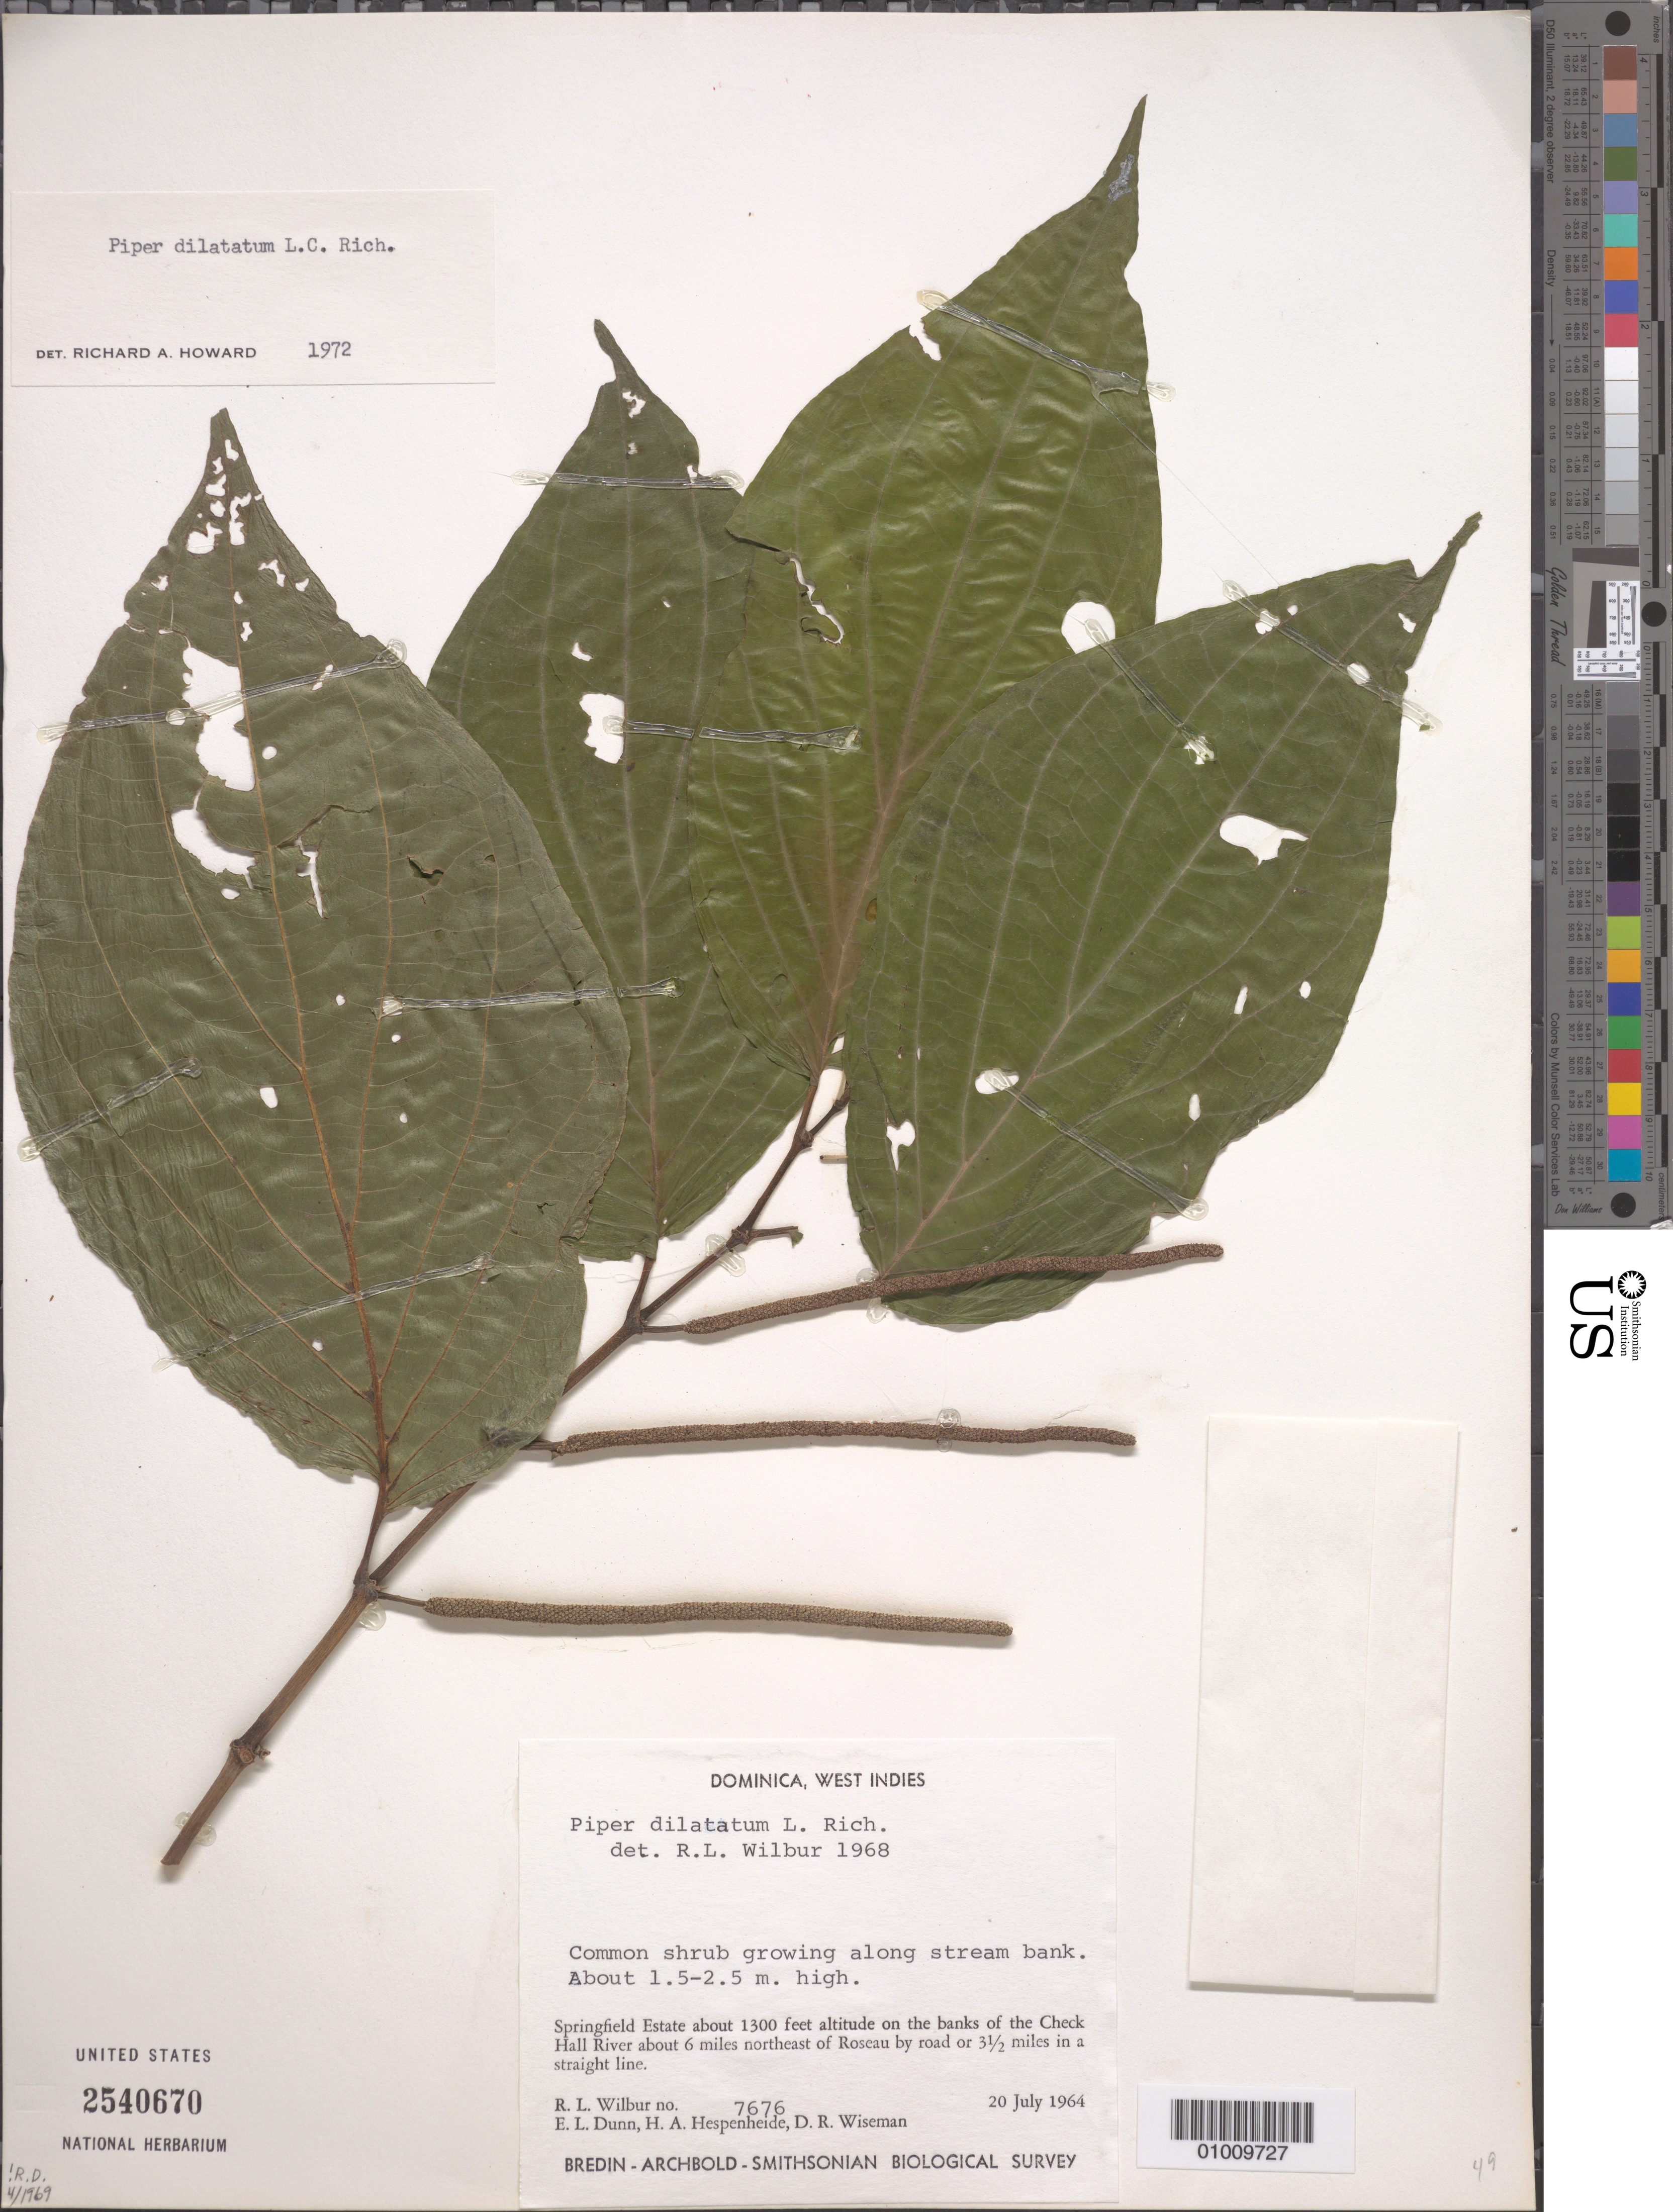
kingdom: Plantae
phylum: Tracheophyta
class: Magnoliopsida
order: Piperales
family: Piperaceae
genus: Piper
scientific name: Piper dilatatum var. dilatatum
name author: Rich.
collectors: D. R. Wiseman, E. Dunn, H. A. Hespenheide & J. Wiakabu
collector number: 7676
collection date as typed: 20 Jul 1964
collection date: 1964-07-20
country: Dominica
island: Dominica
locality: Springfield Estate on high banks of the Check Hall River about 6 miles NE of Roseau by road or 3.5 miles in a straight line.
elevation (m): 396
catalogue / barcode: US 2540670